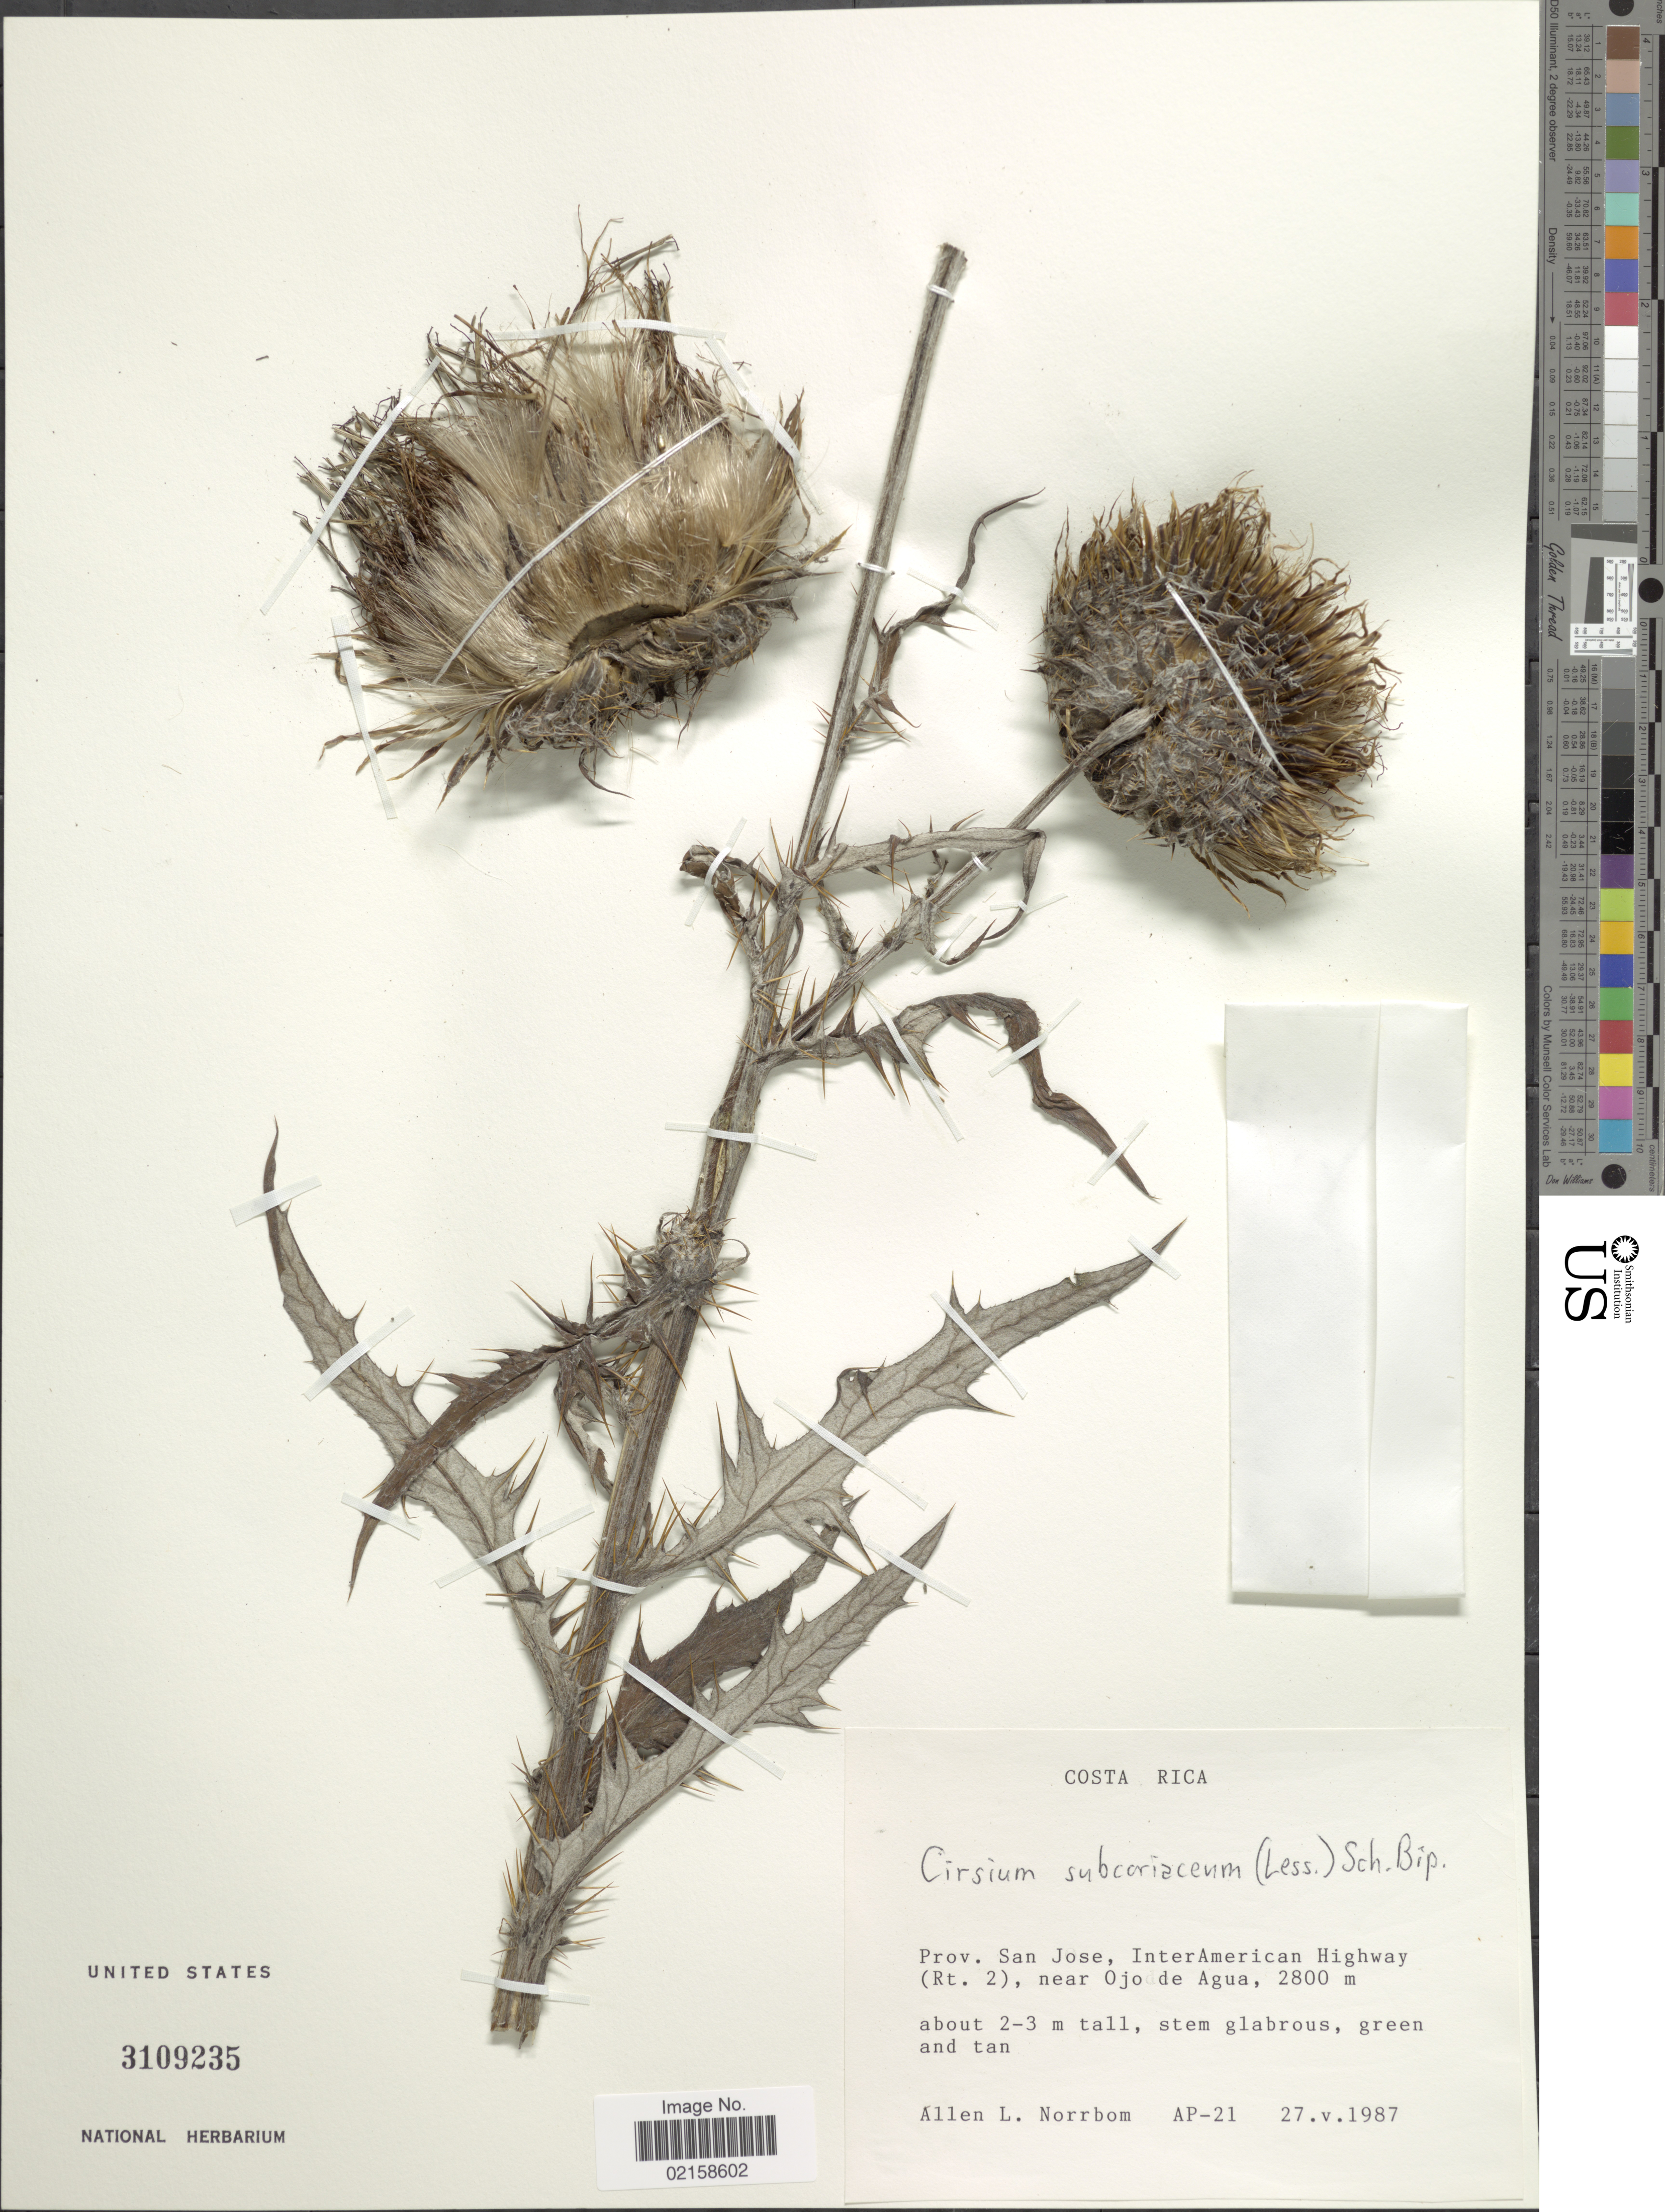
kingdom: Plantae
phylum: Tracheophyta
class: Magnoliopsida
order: Asterales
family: Asteraceae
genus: Cirsium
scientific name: Cirsium subcoriaceum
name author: (Less.) Sch. Bip.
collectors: A. L. Norrbom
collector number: AP-21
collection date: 1987-05-27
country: Costa Rica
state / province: San José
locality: InterAmerican Highway (Rt. 2), near Ojo de Agua.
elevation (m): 2800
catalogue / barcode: US 3109235